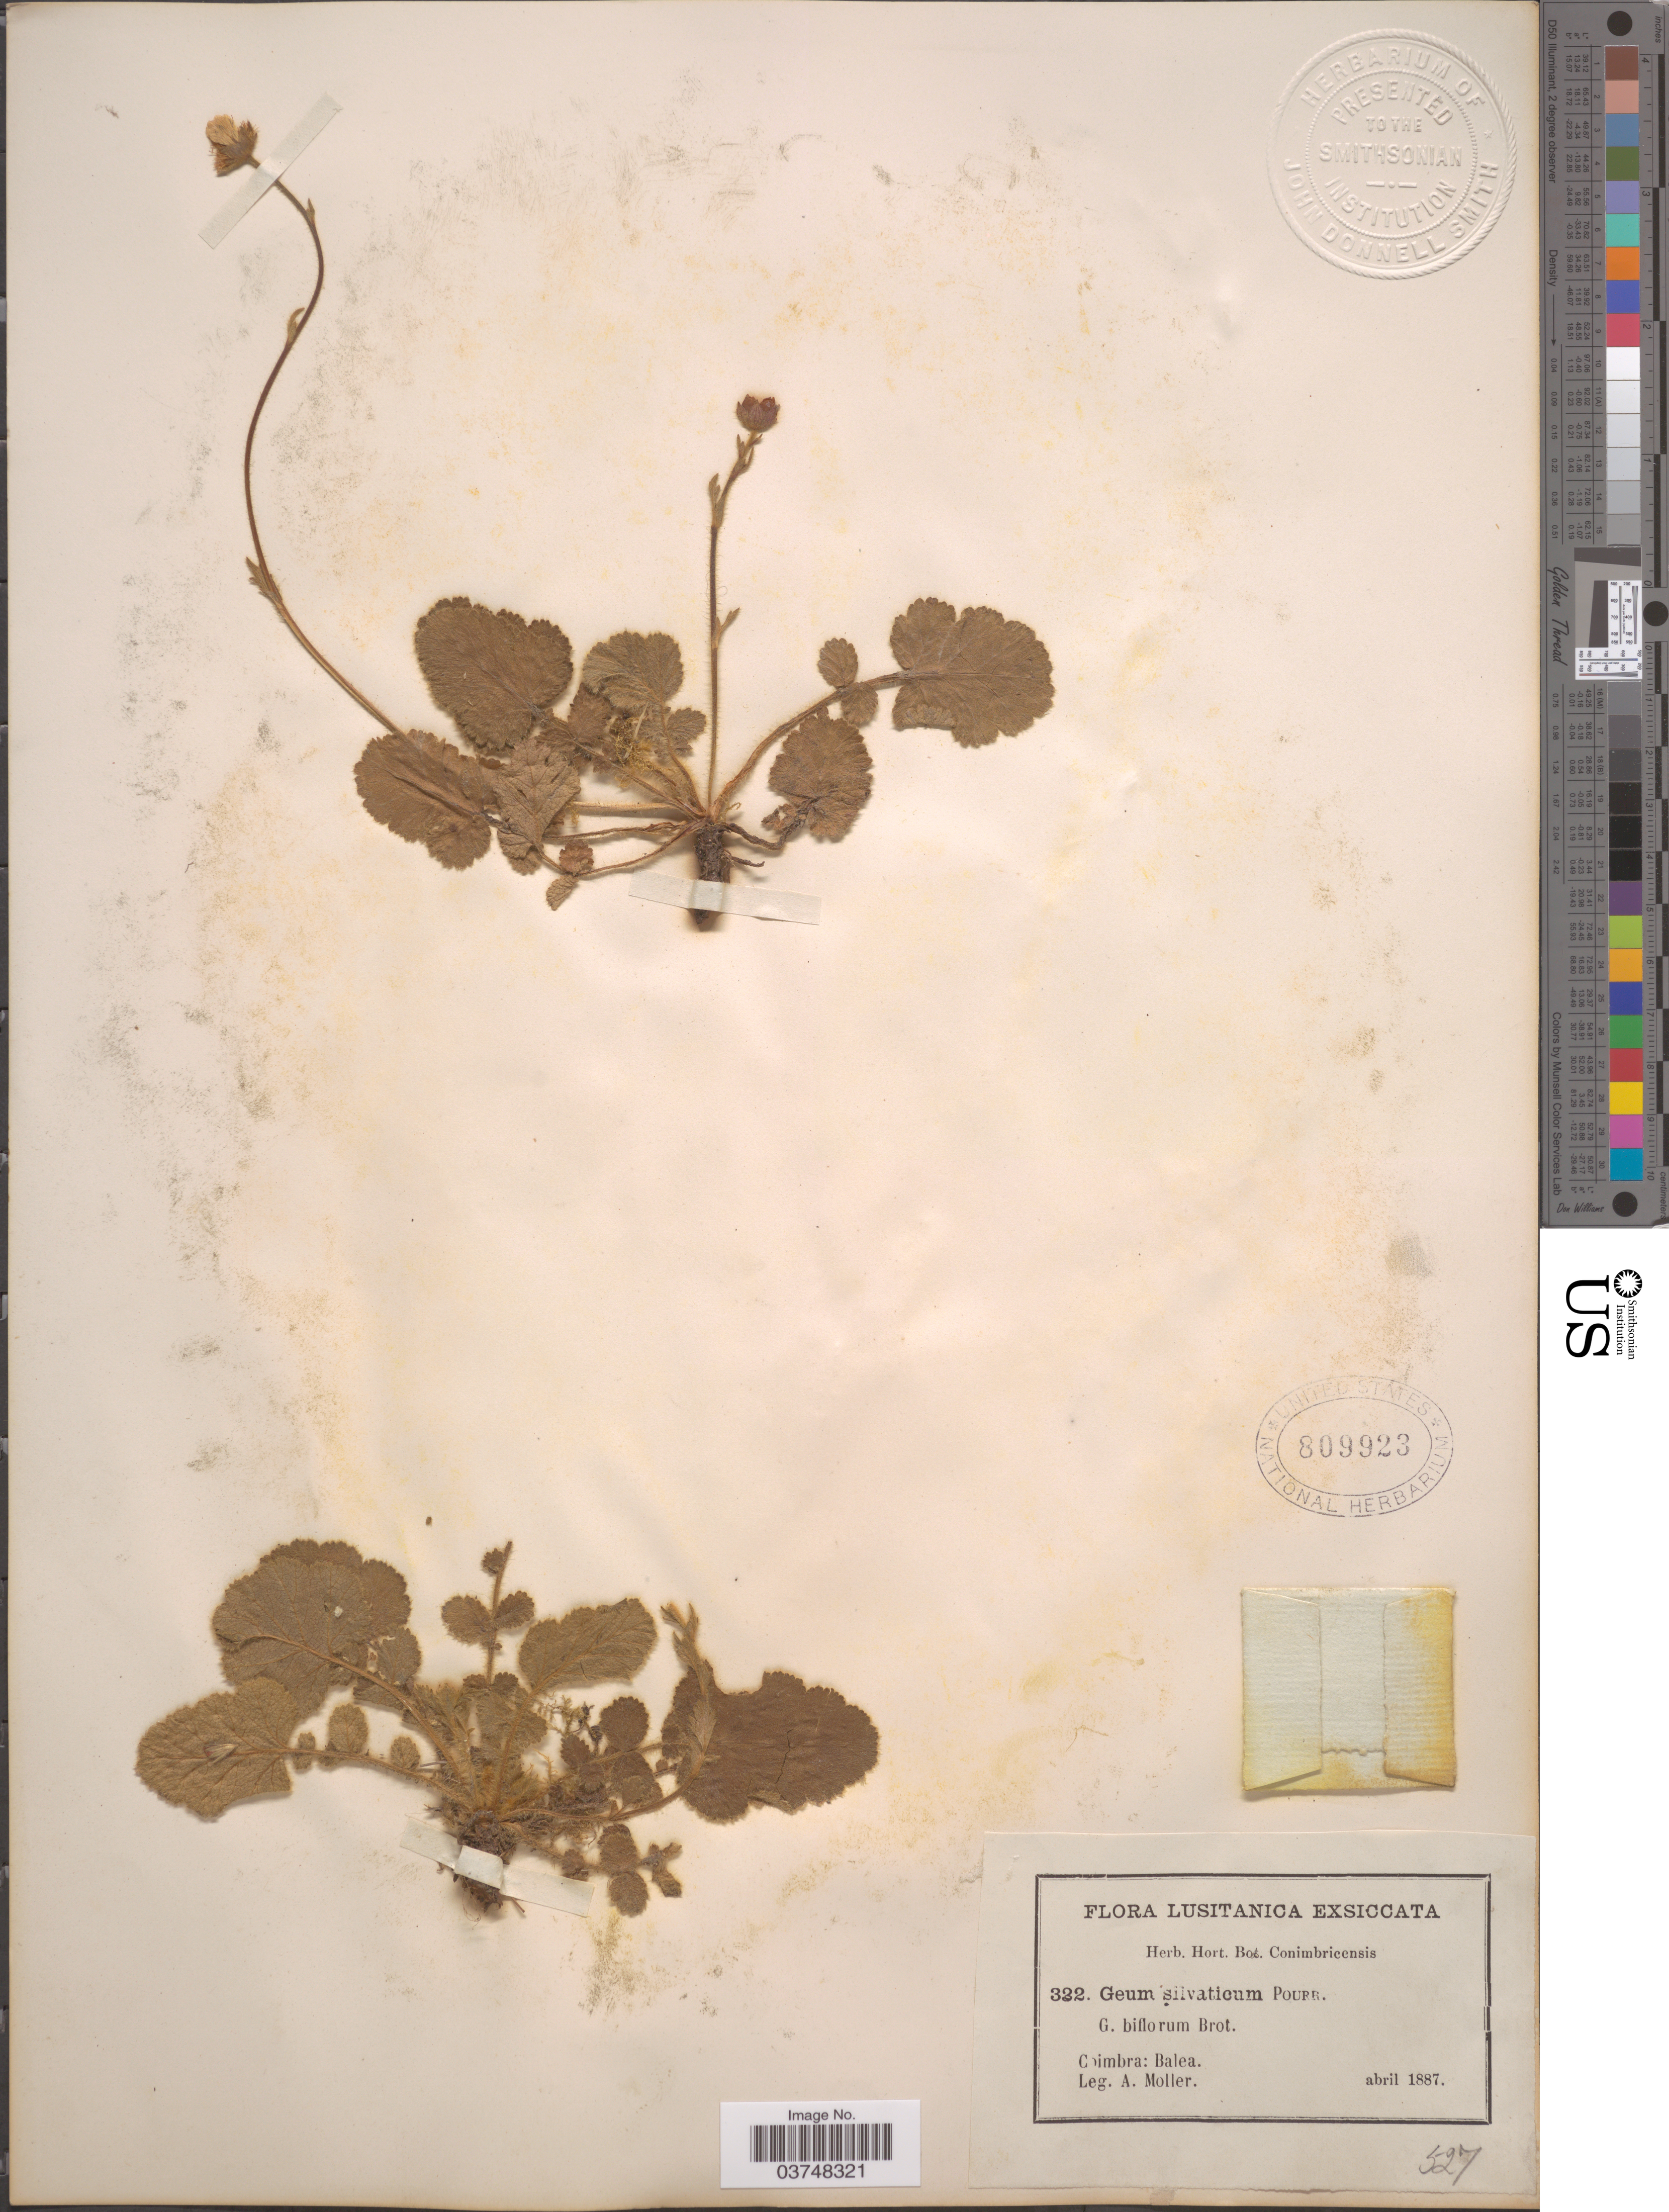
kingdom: Plantae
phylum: Tracheophyta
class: Magnoliopsida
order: Rosales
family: Rosaceae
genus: Geum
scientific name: Geum sylvaticum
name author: Pourr.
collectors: A. Moller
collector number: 322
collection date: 1887-04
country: Portugal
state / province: Coimbra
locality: Lusitanica. Balea.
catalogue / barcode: US 809923